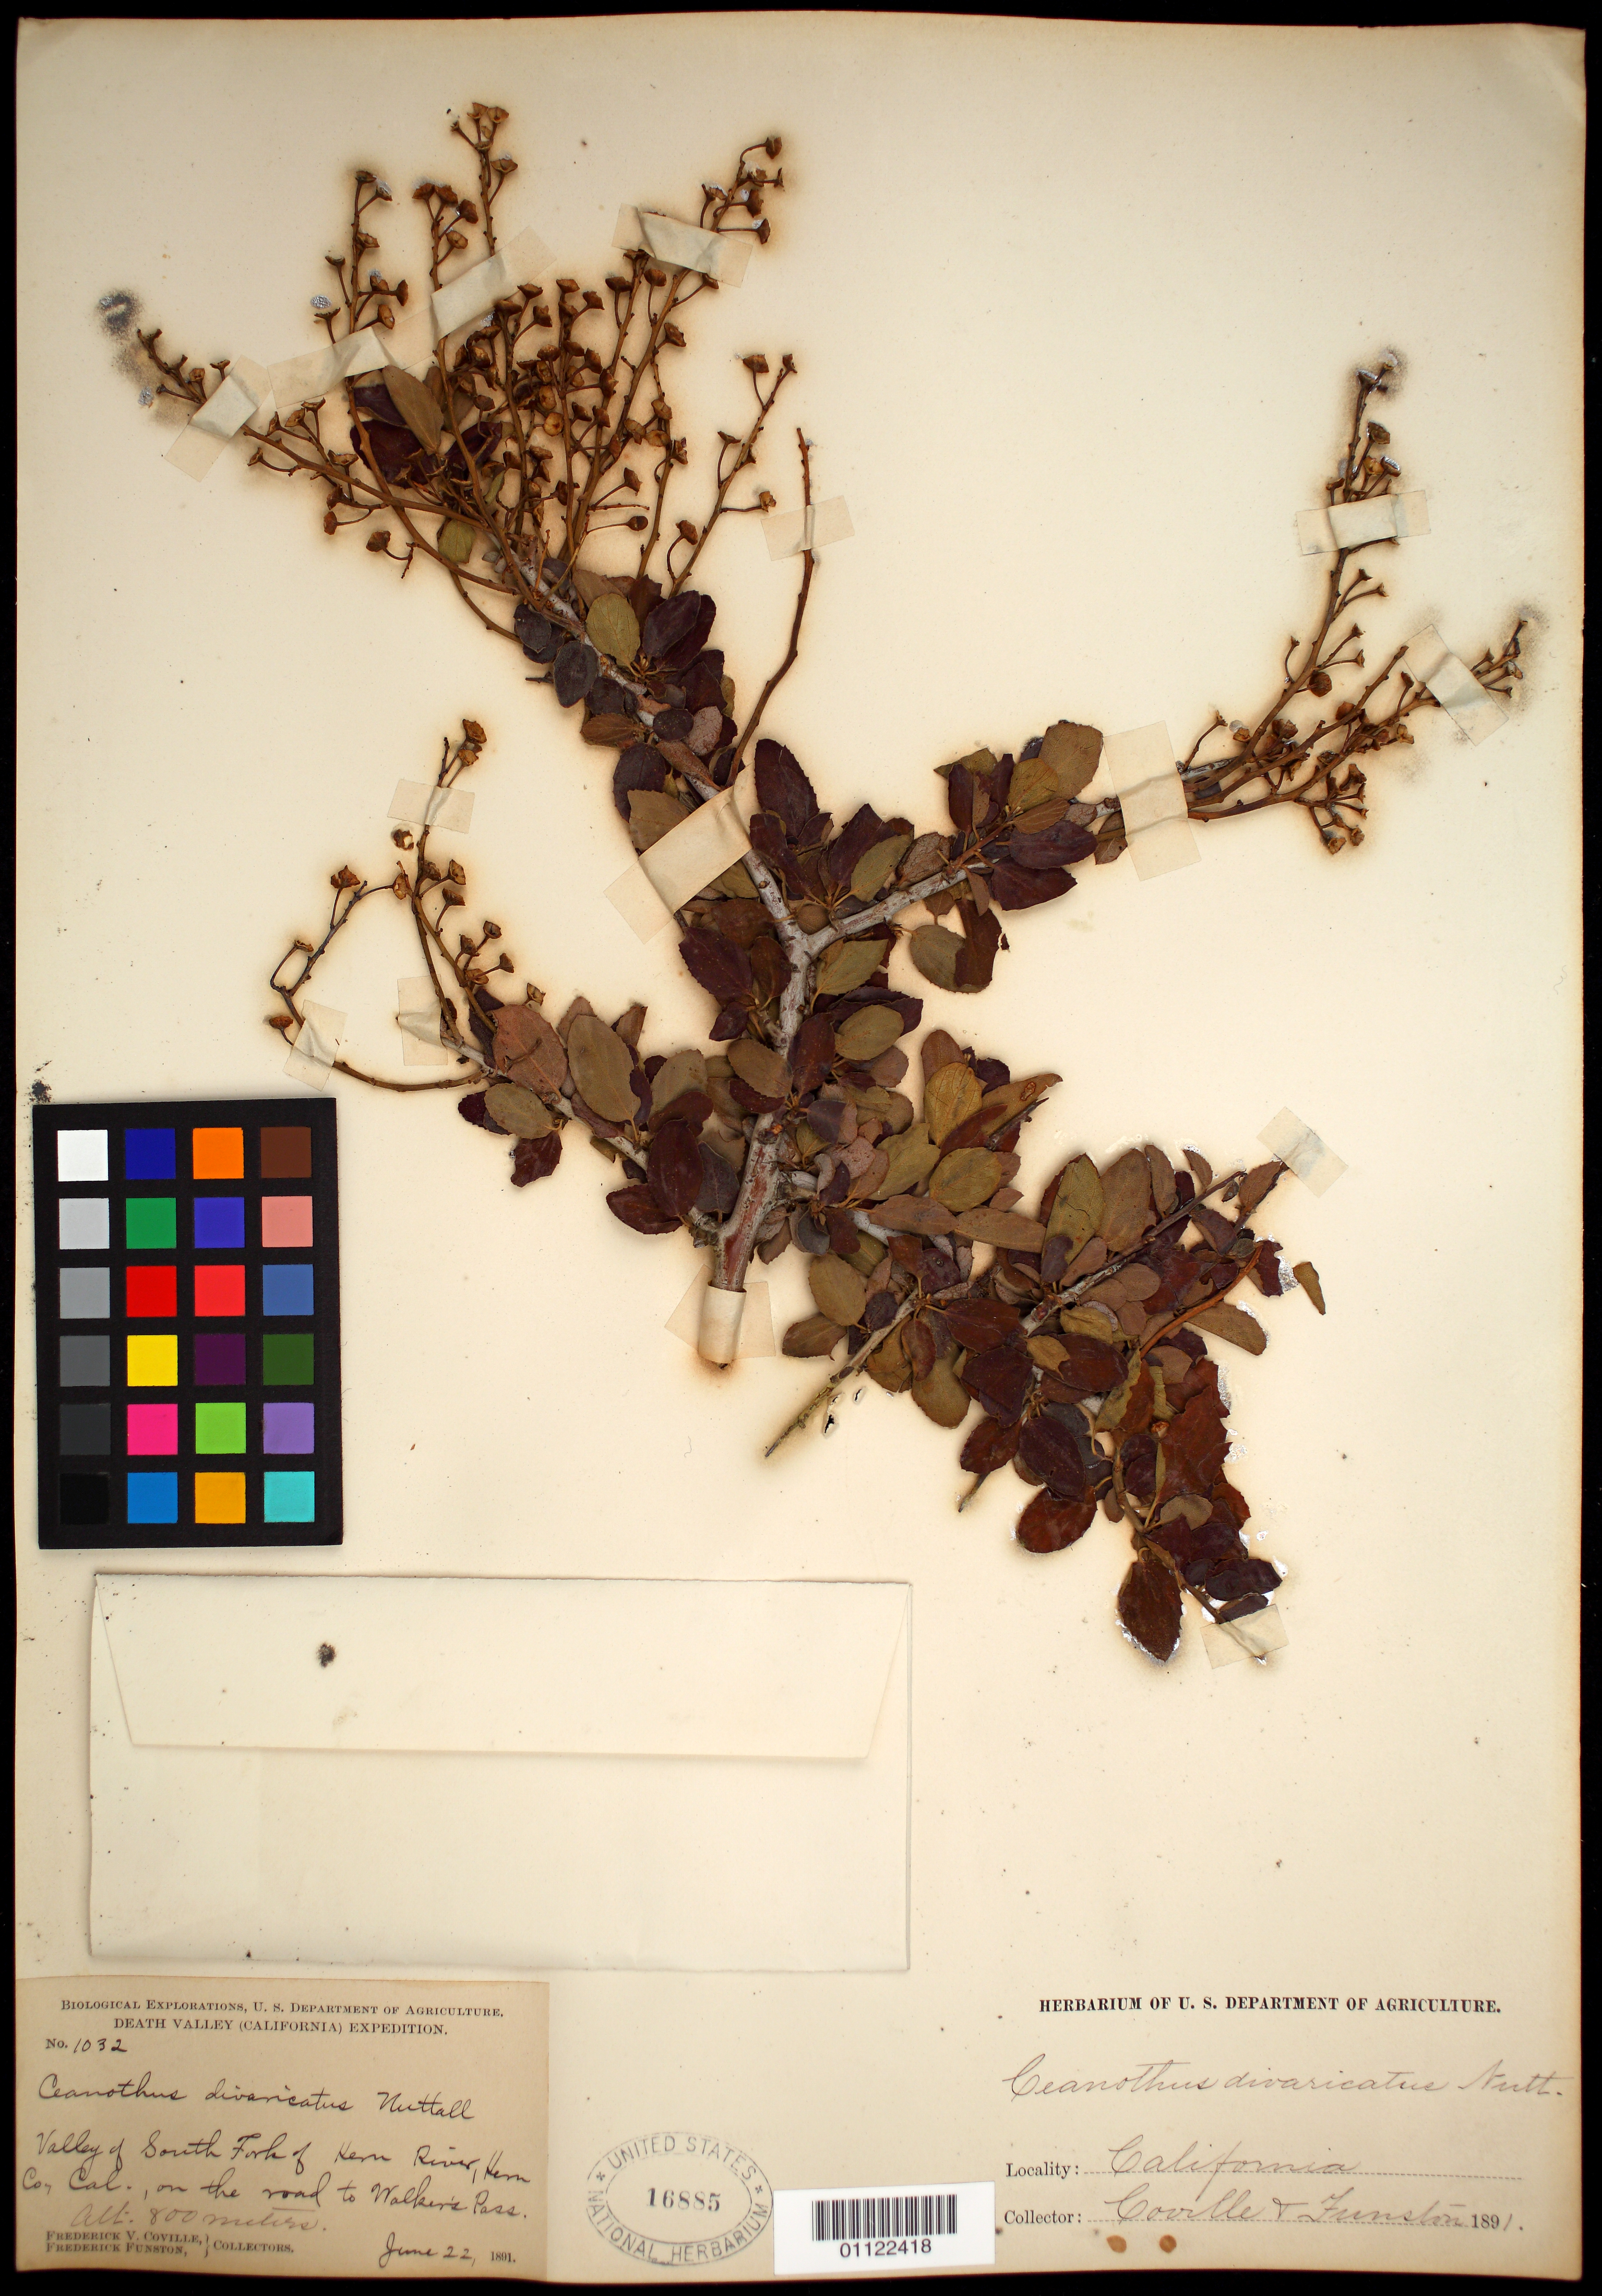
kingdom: Plantae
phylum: Tracheophyta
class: Magnoliopsida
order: Rosales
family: Rhamnaceae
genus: Ceanothus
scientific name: Ceanothus divaricatus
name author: Nutt. ex Torr. & S.F. Gray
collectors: F. V. Coville & F. Funston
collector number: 1032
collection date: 1891-06-22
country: United States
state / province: California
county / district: Kern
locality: Valley of South Fork of Kern River, on the road to Walker's Pass.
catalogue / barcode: US 16885